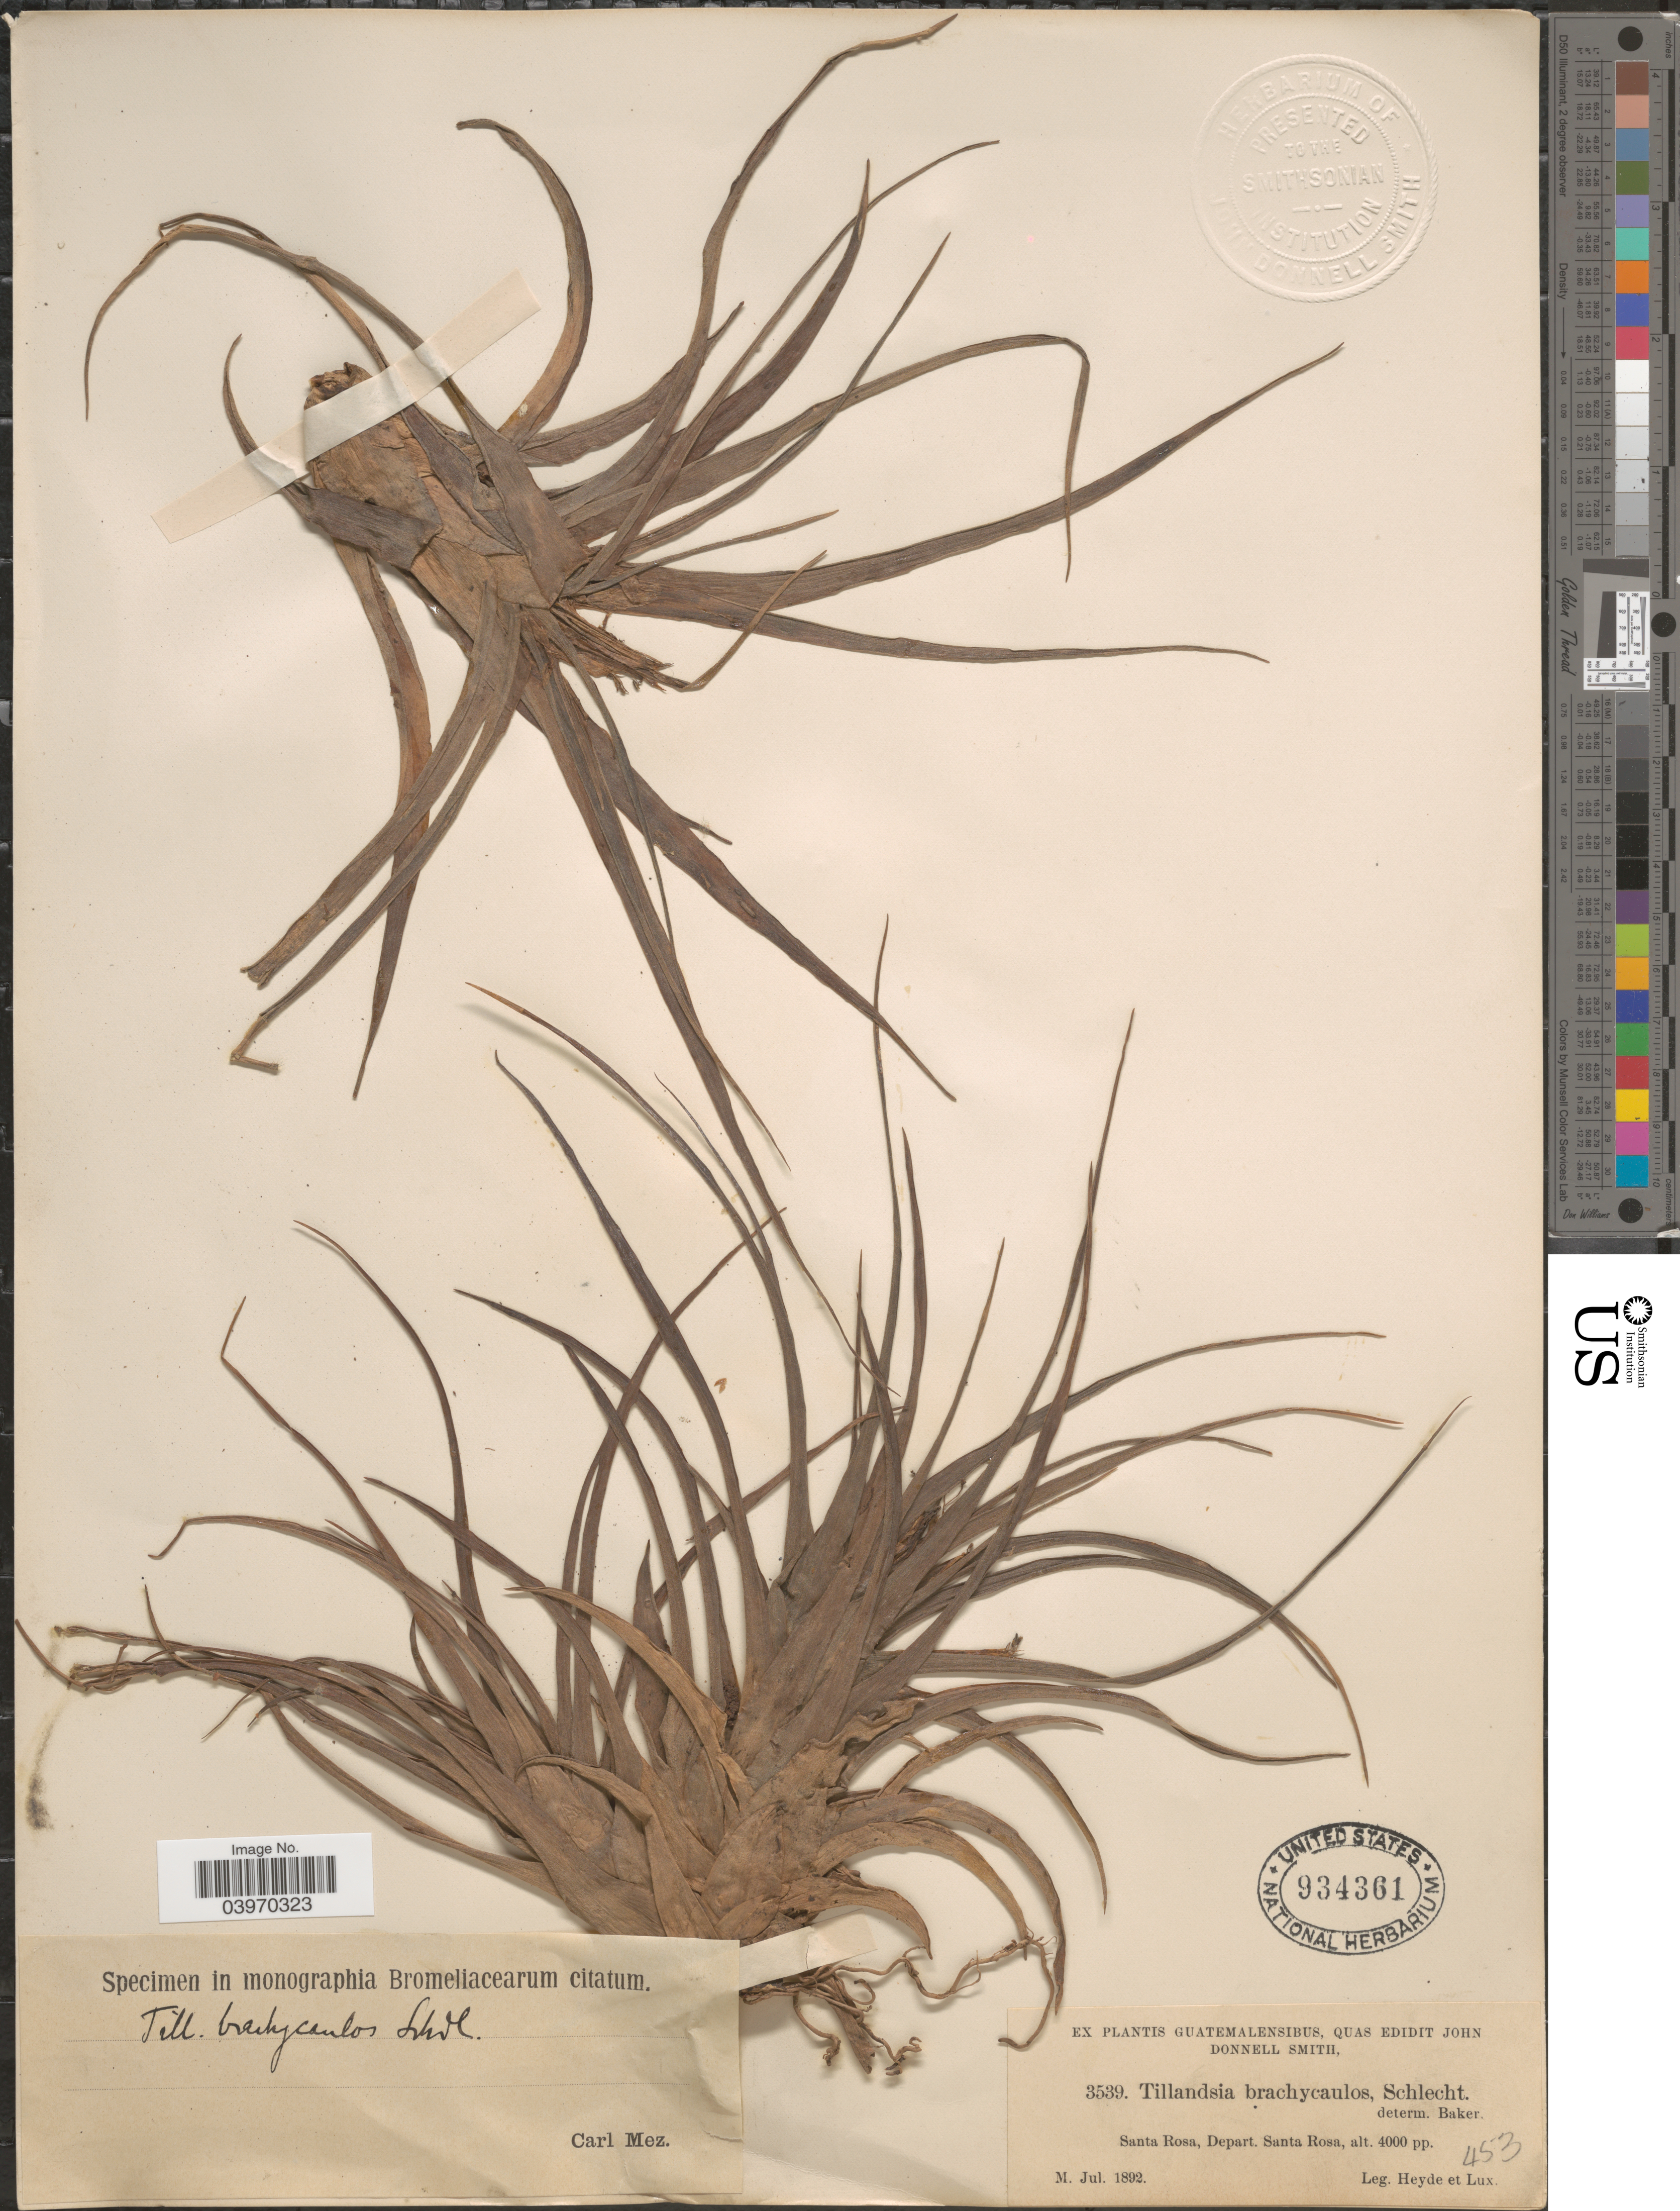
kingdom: Plantae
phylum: Tracheophyta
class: Liliopsida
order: Poales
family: Bromeliaceae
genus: Tillandsia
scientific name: Tillandsia brachycaulos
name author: Schltdl.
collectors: Heyde & Lux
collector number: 3539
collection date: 1892-07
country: Guatemala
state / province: Santa Rosa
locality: Santa Rosa, Depart. Santa Rosa.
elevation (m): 1219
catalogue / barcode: US 934361